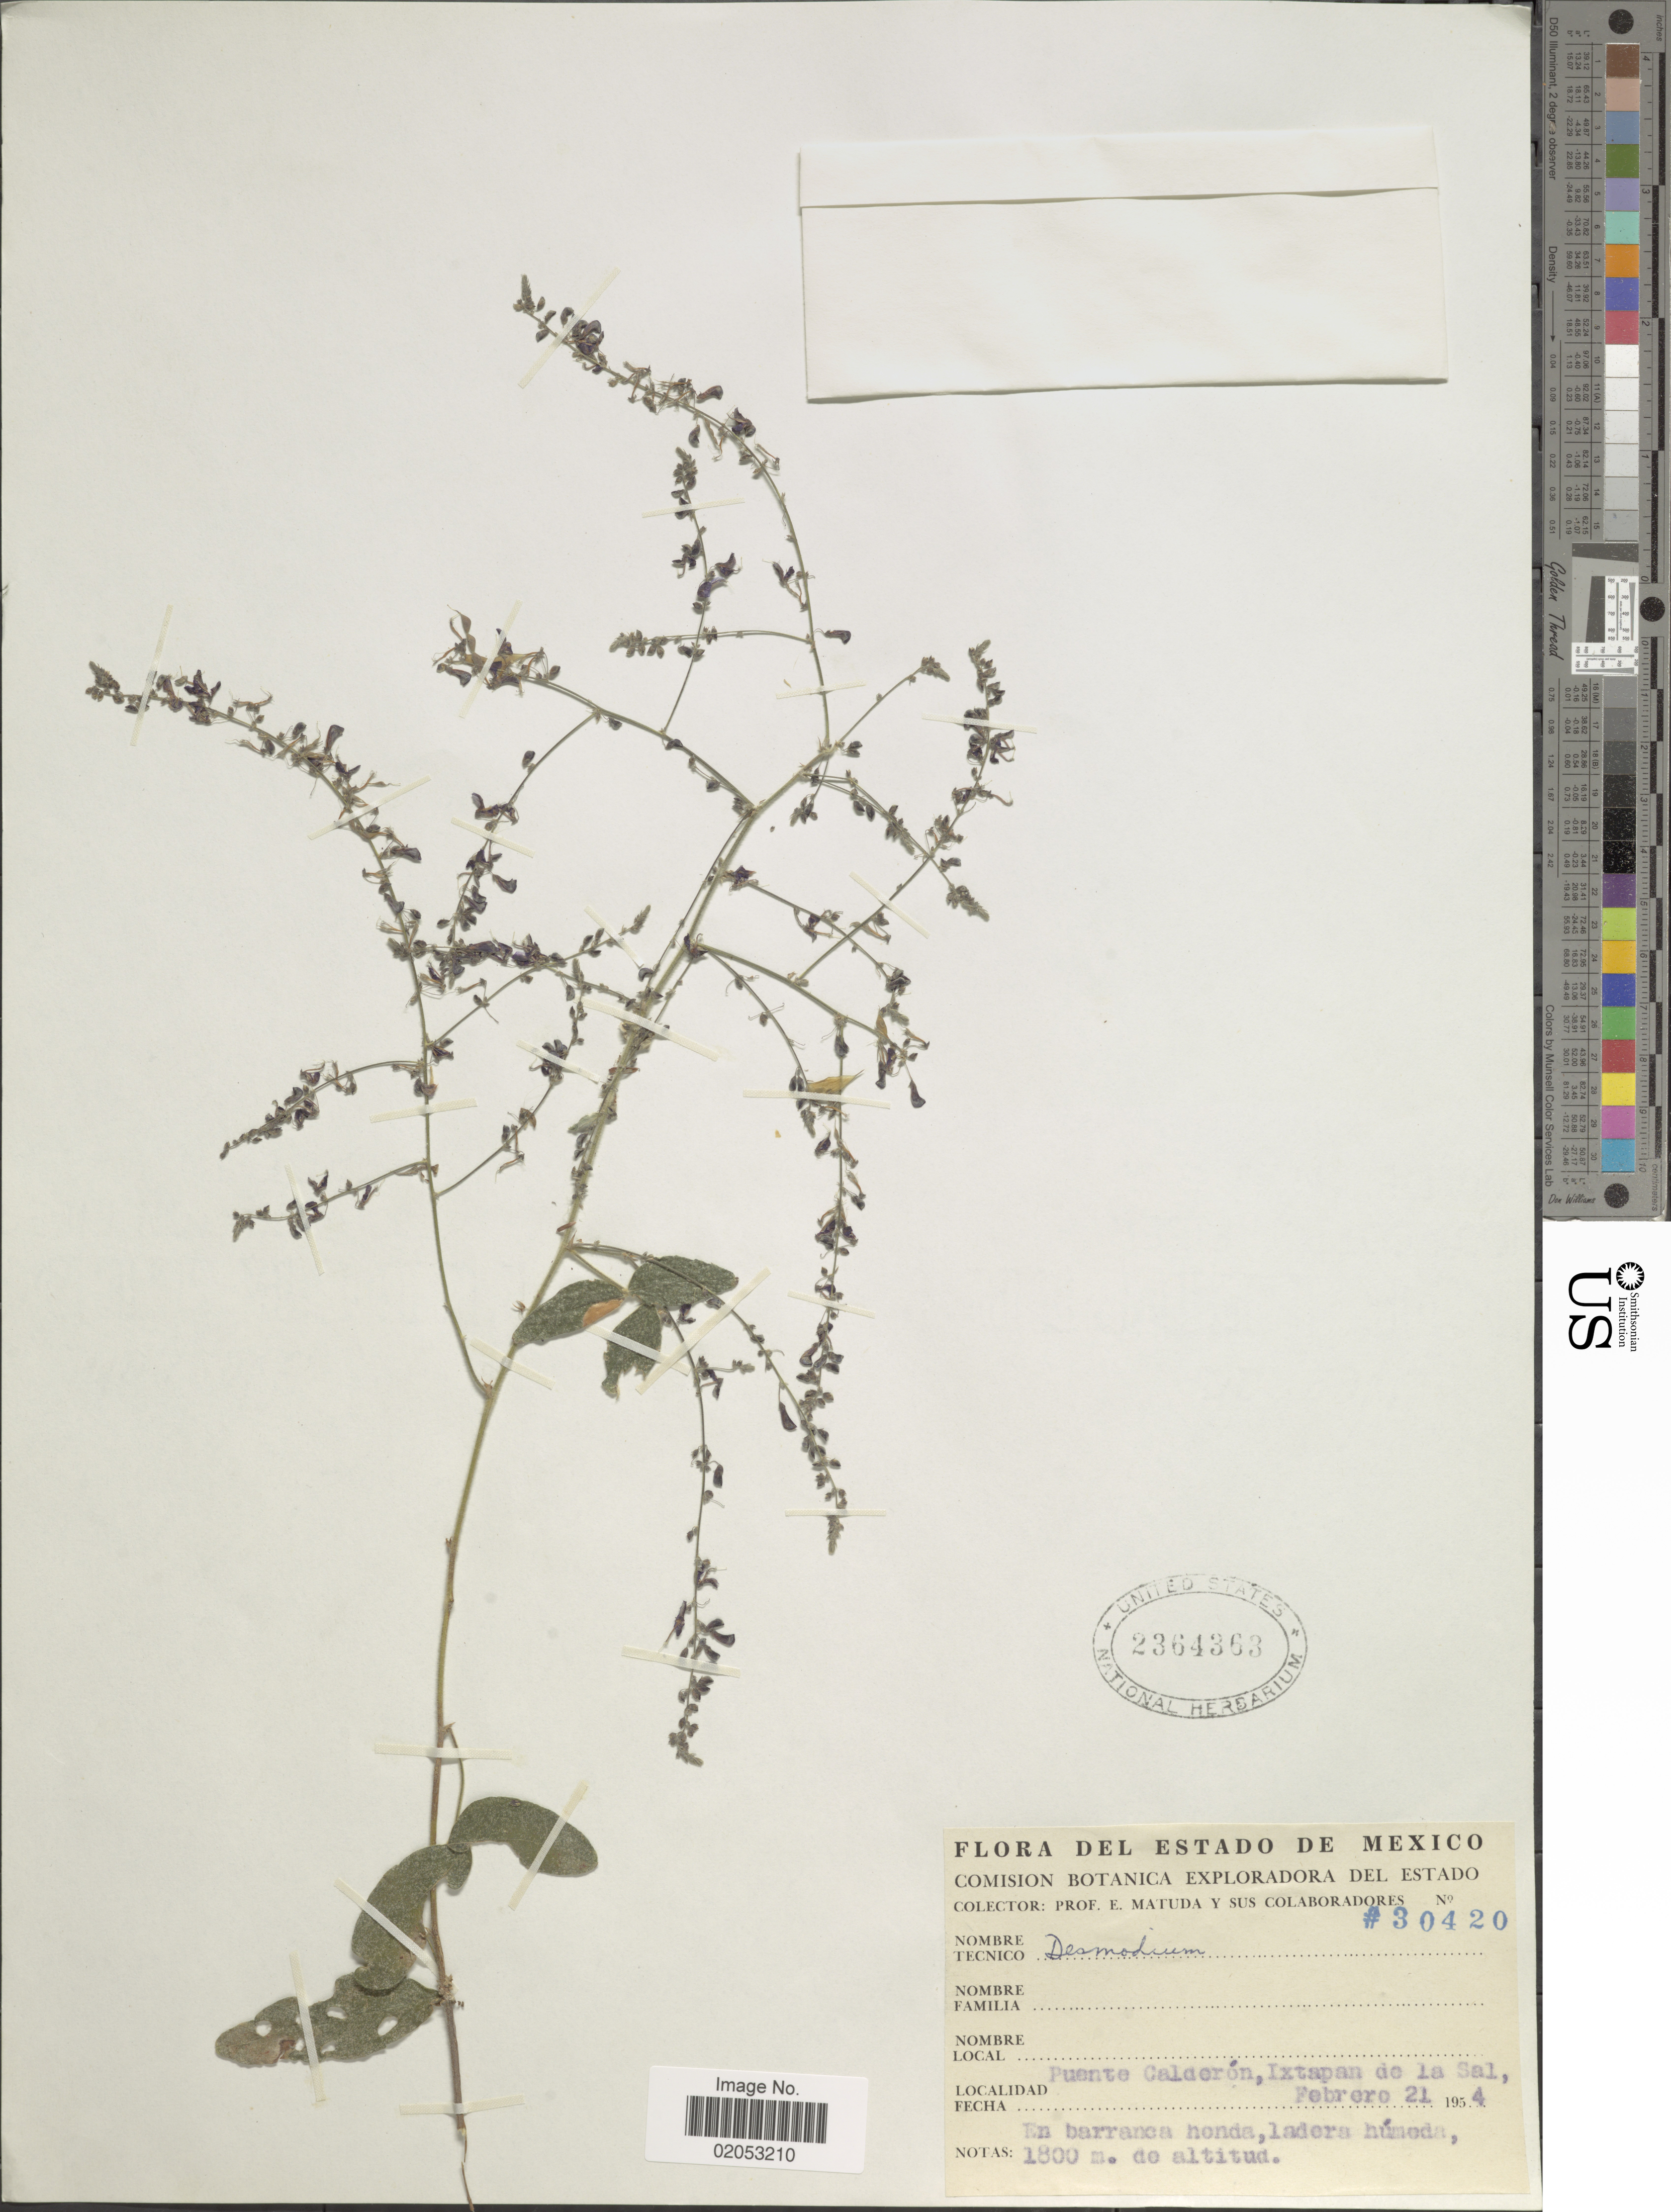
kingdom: Plantae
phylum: Tracheophyta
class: Magnoliopsida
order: Fabales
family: Fabaceae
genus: Desmodium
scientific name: Desmodium sp.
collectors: E. Matuda & et al.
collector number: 30420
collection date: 1954-02-21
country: Mexico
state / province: México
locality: Puente Calderon, Ixtapan de la Sal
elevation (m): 1800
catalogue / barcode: US 2364363